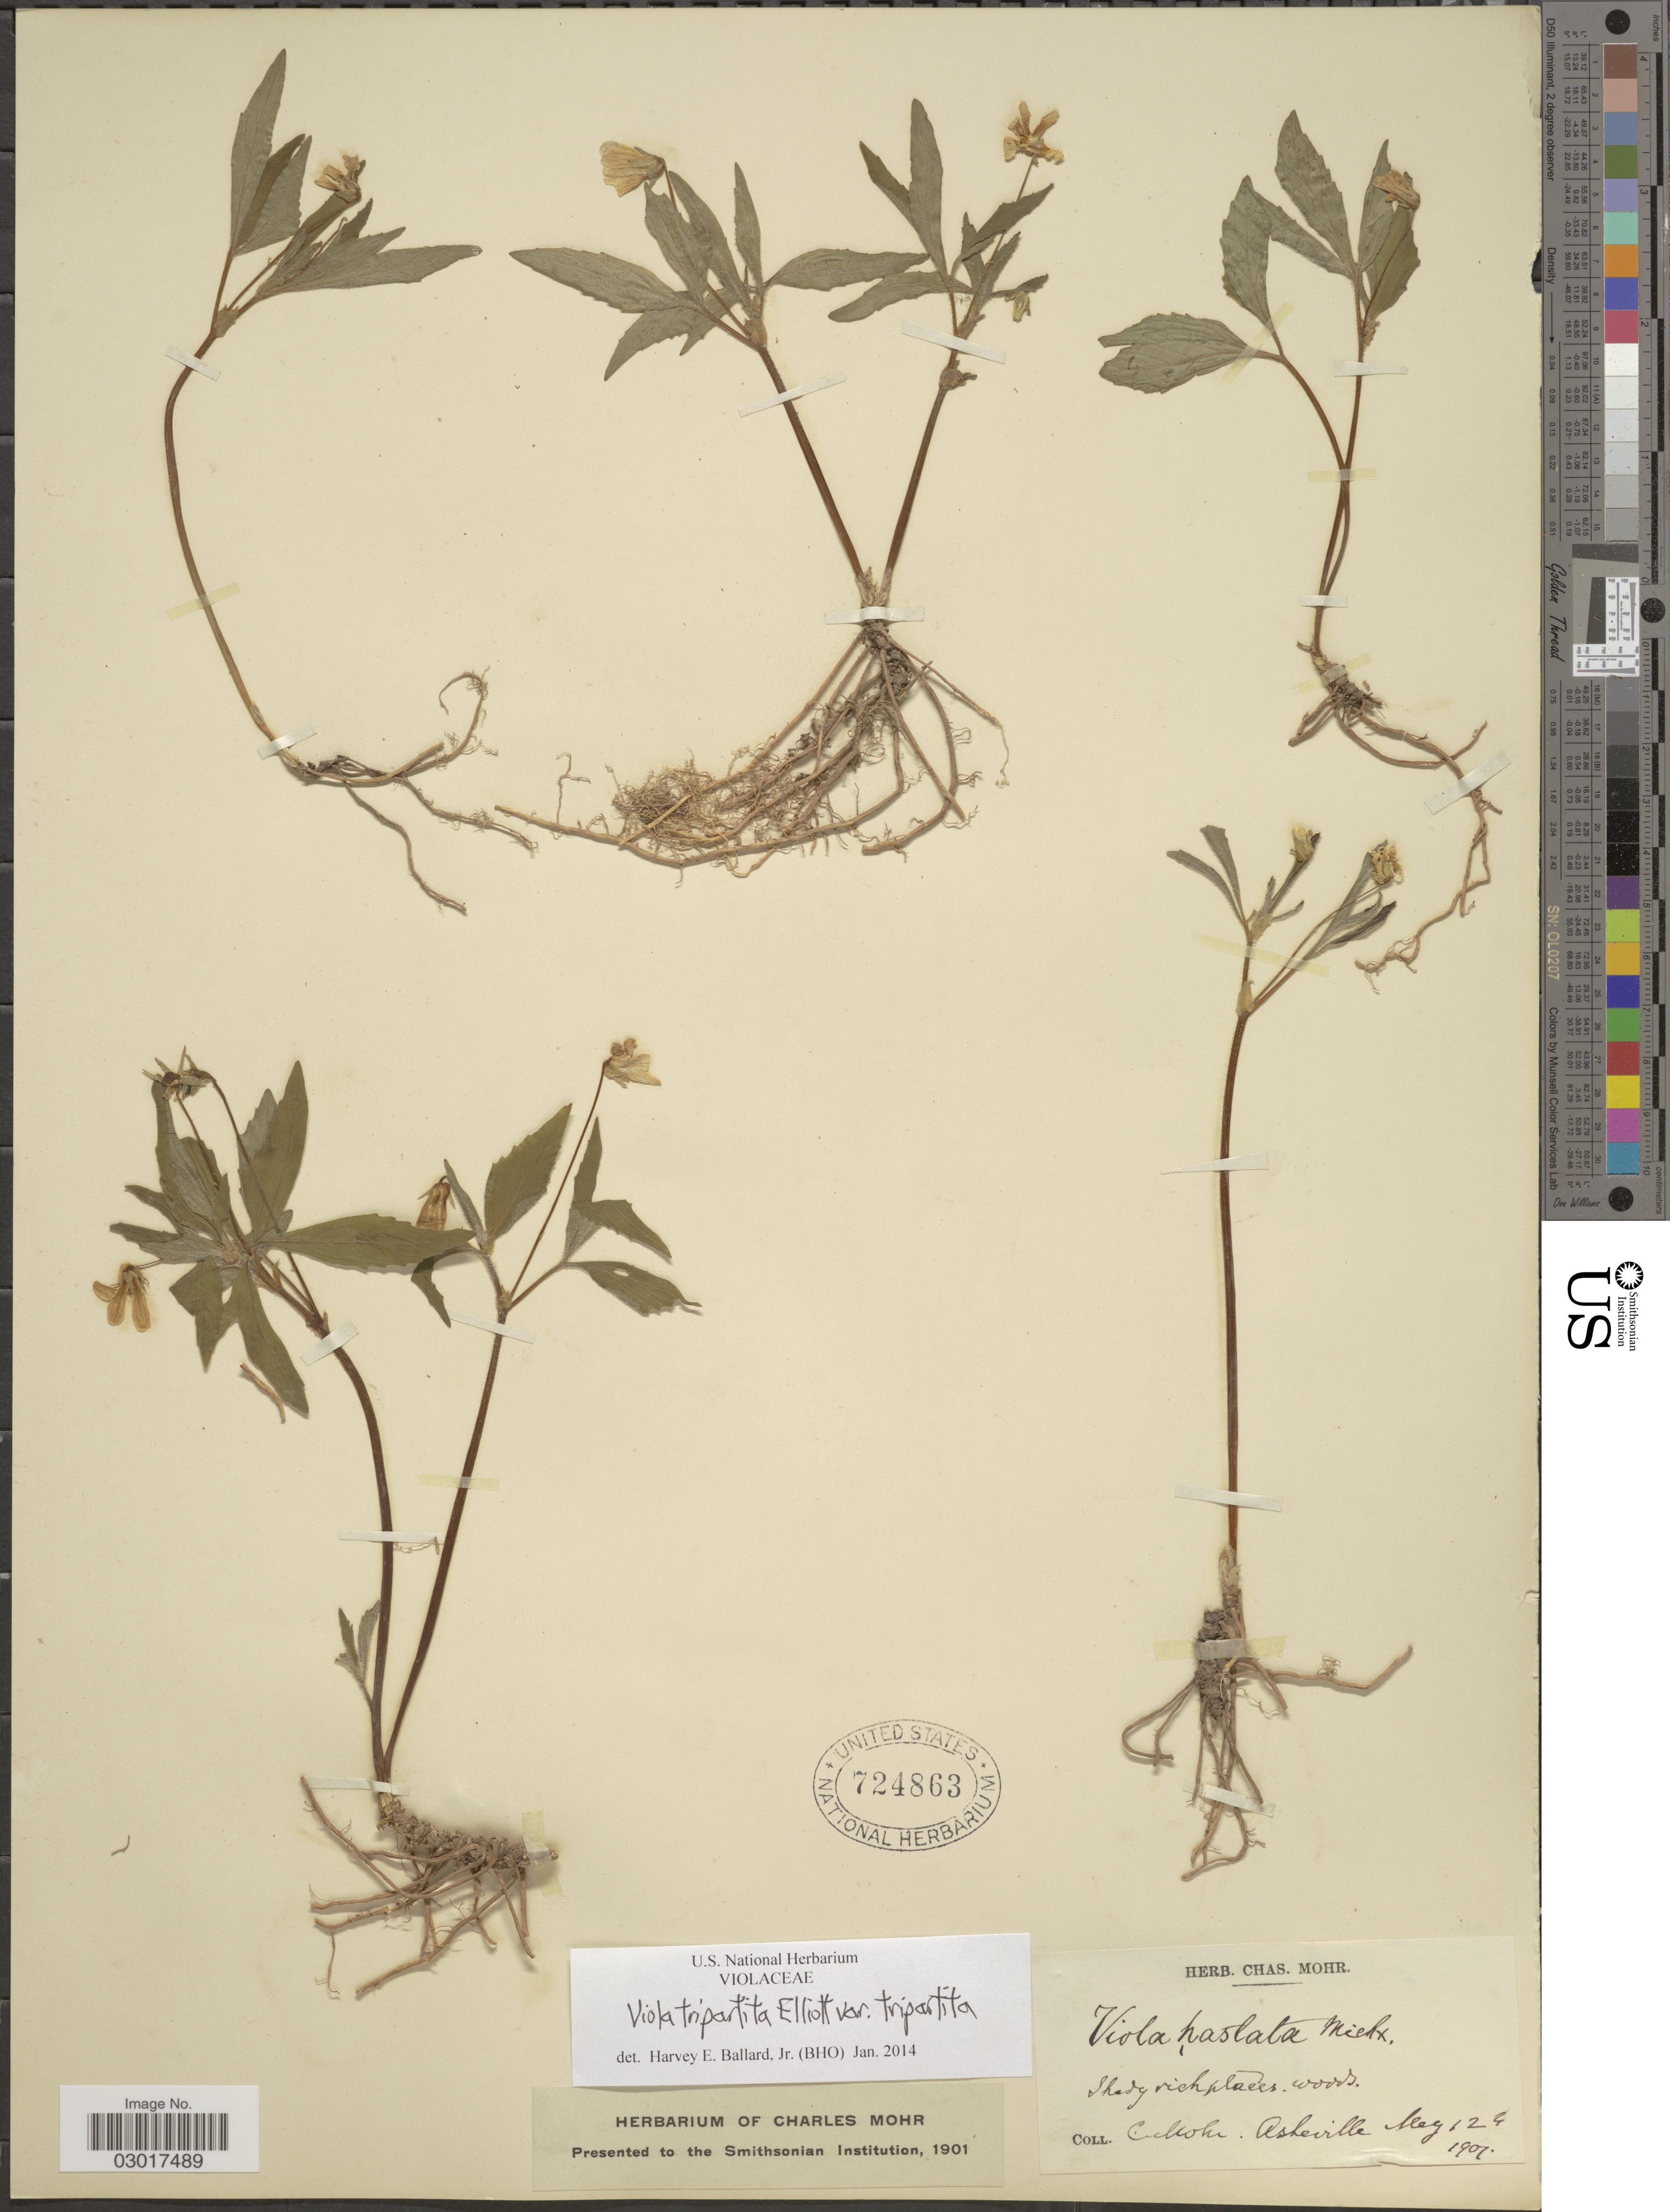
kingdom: Plantae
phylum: Tracheophyta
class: Magnoliopsida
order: Malpighiales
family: Violaceae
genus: Viola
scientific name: Viola tripartita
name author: Elliott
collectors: Mohr, C. T. (herbarium)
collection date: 1907-05-12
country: United States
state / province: Alabama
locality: Asheville.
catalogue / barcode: US 724863